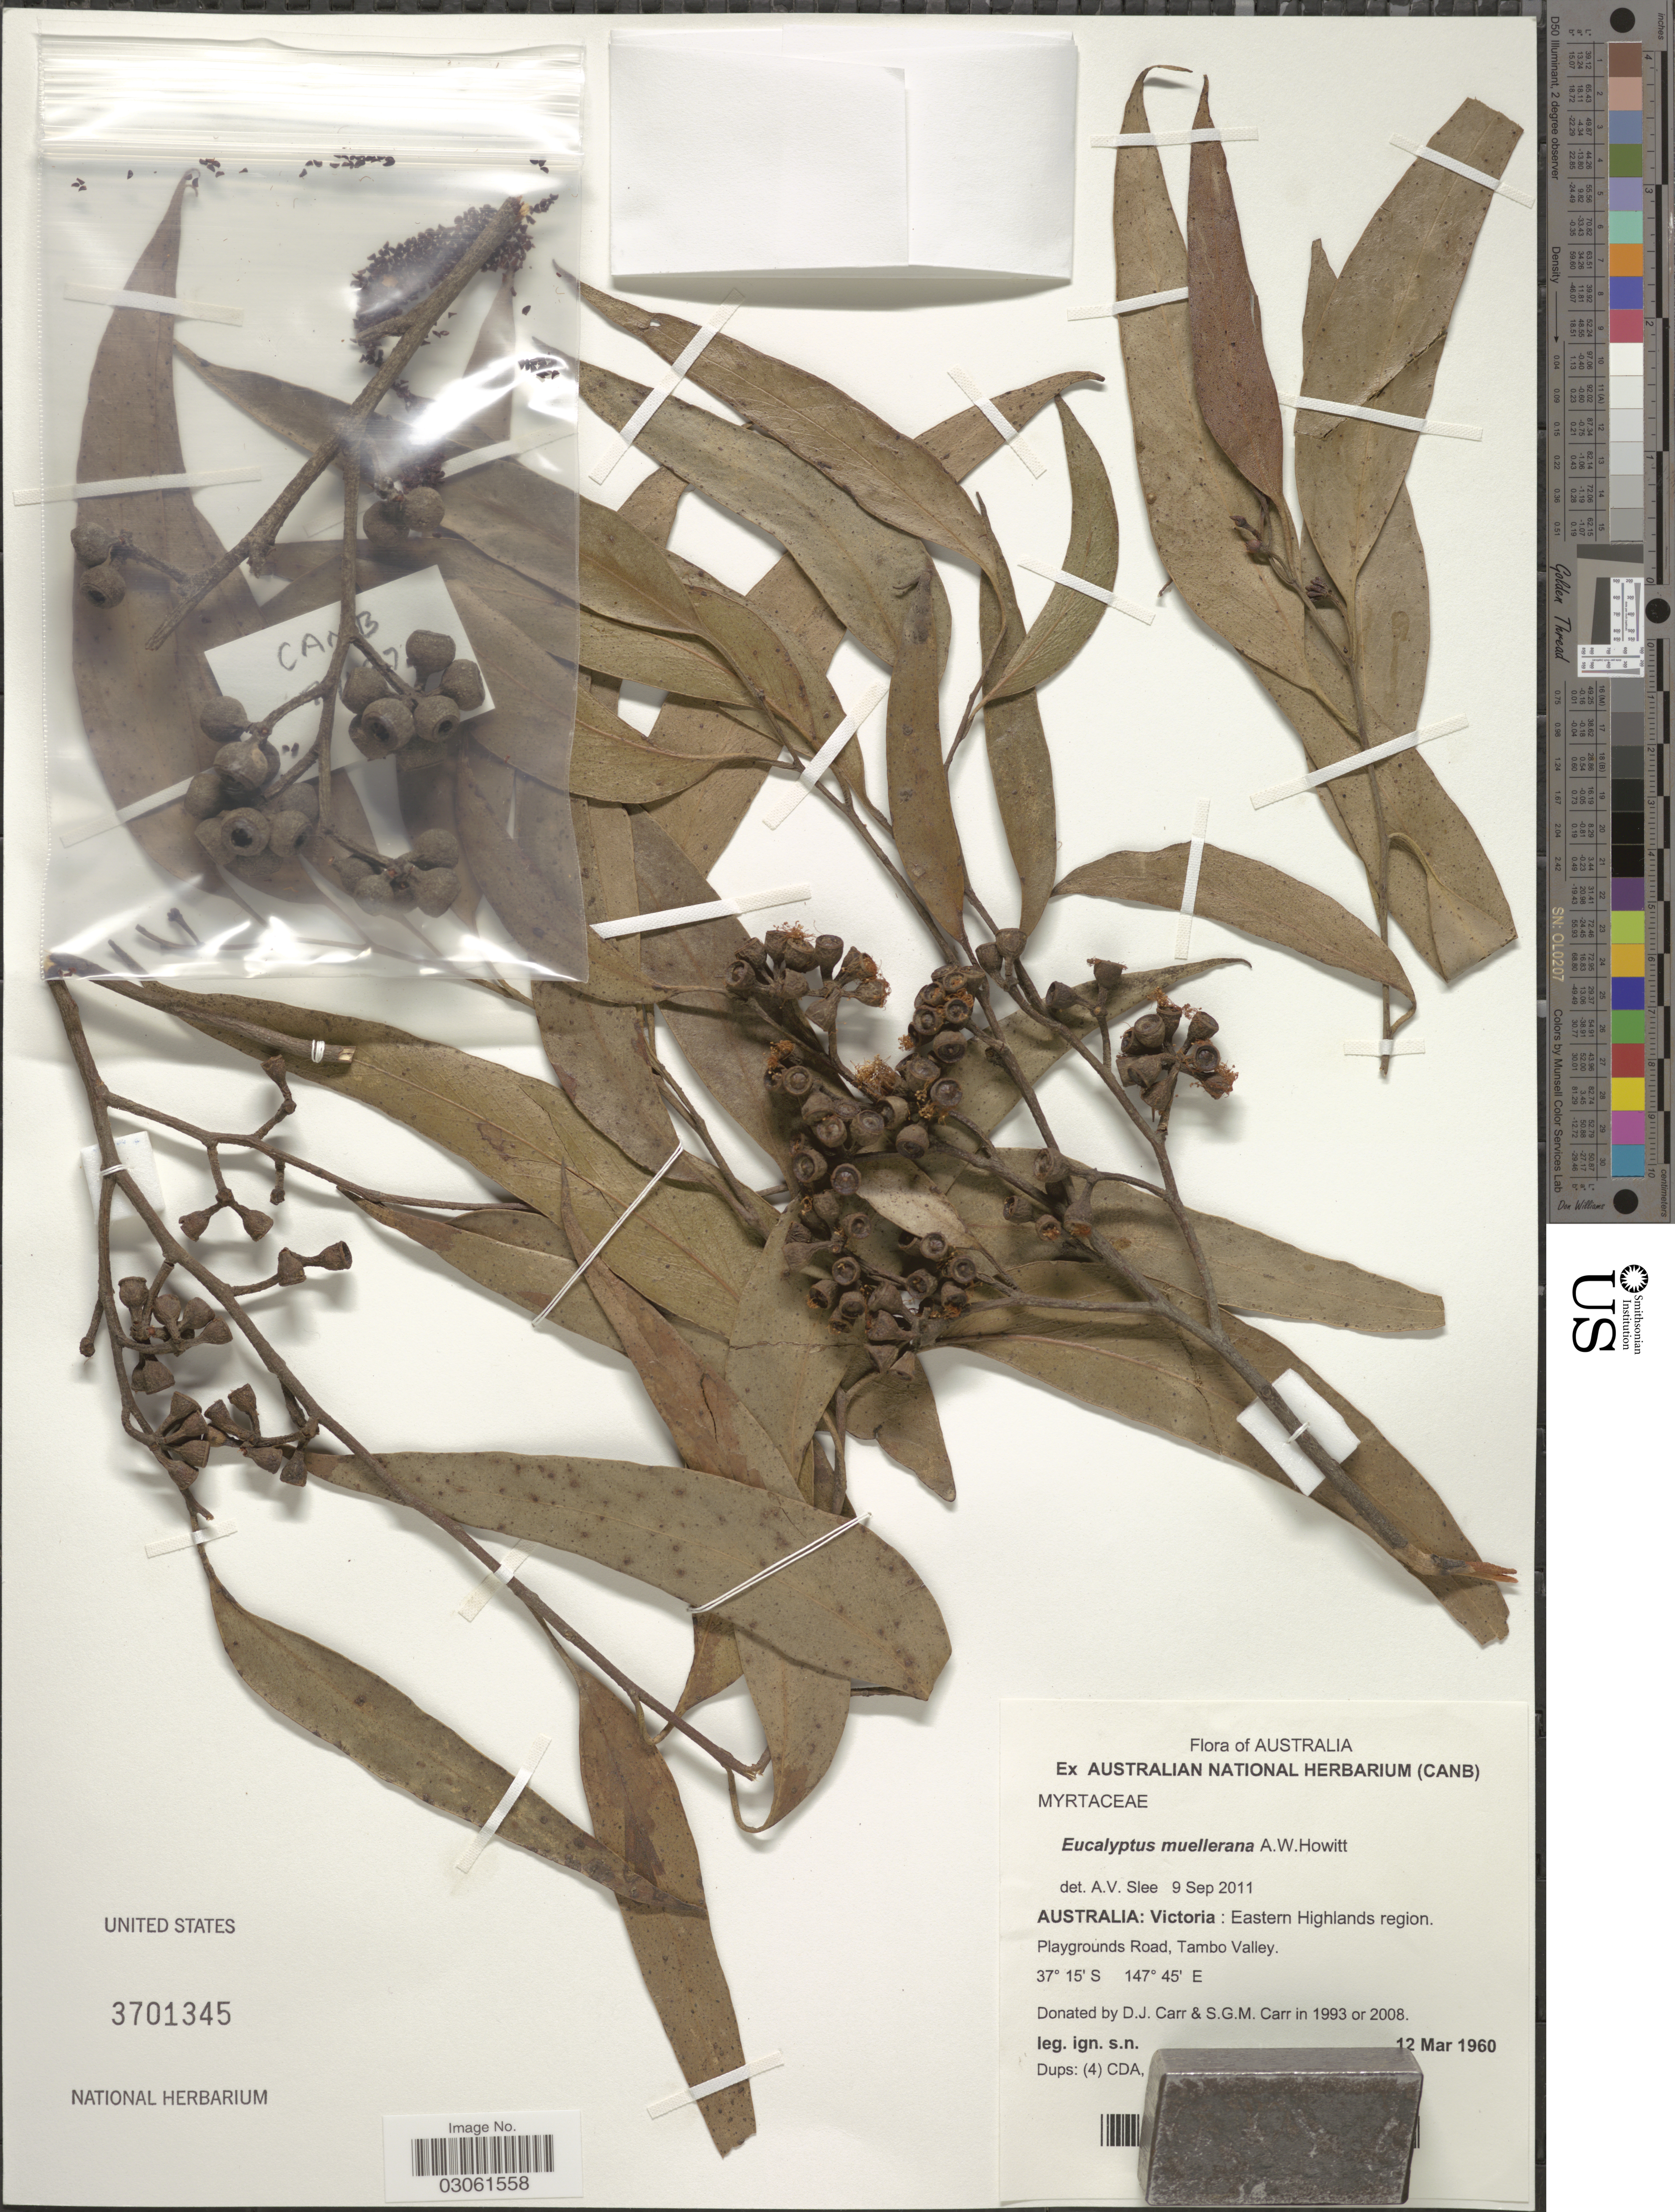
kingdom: Plantae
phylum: Tracheophyta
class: Magnoliopsida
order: Myrtales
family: Myrtaceae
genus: Eucalyptus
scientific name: Eucalyptus muelleriana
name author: A.w. Howitt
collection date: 1960-03-12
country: Australia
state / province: Victoria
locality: Victoria: Eastern Highlands region. Playgrounds Road, Tambo Valley.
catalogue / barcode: US 3701345